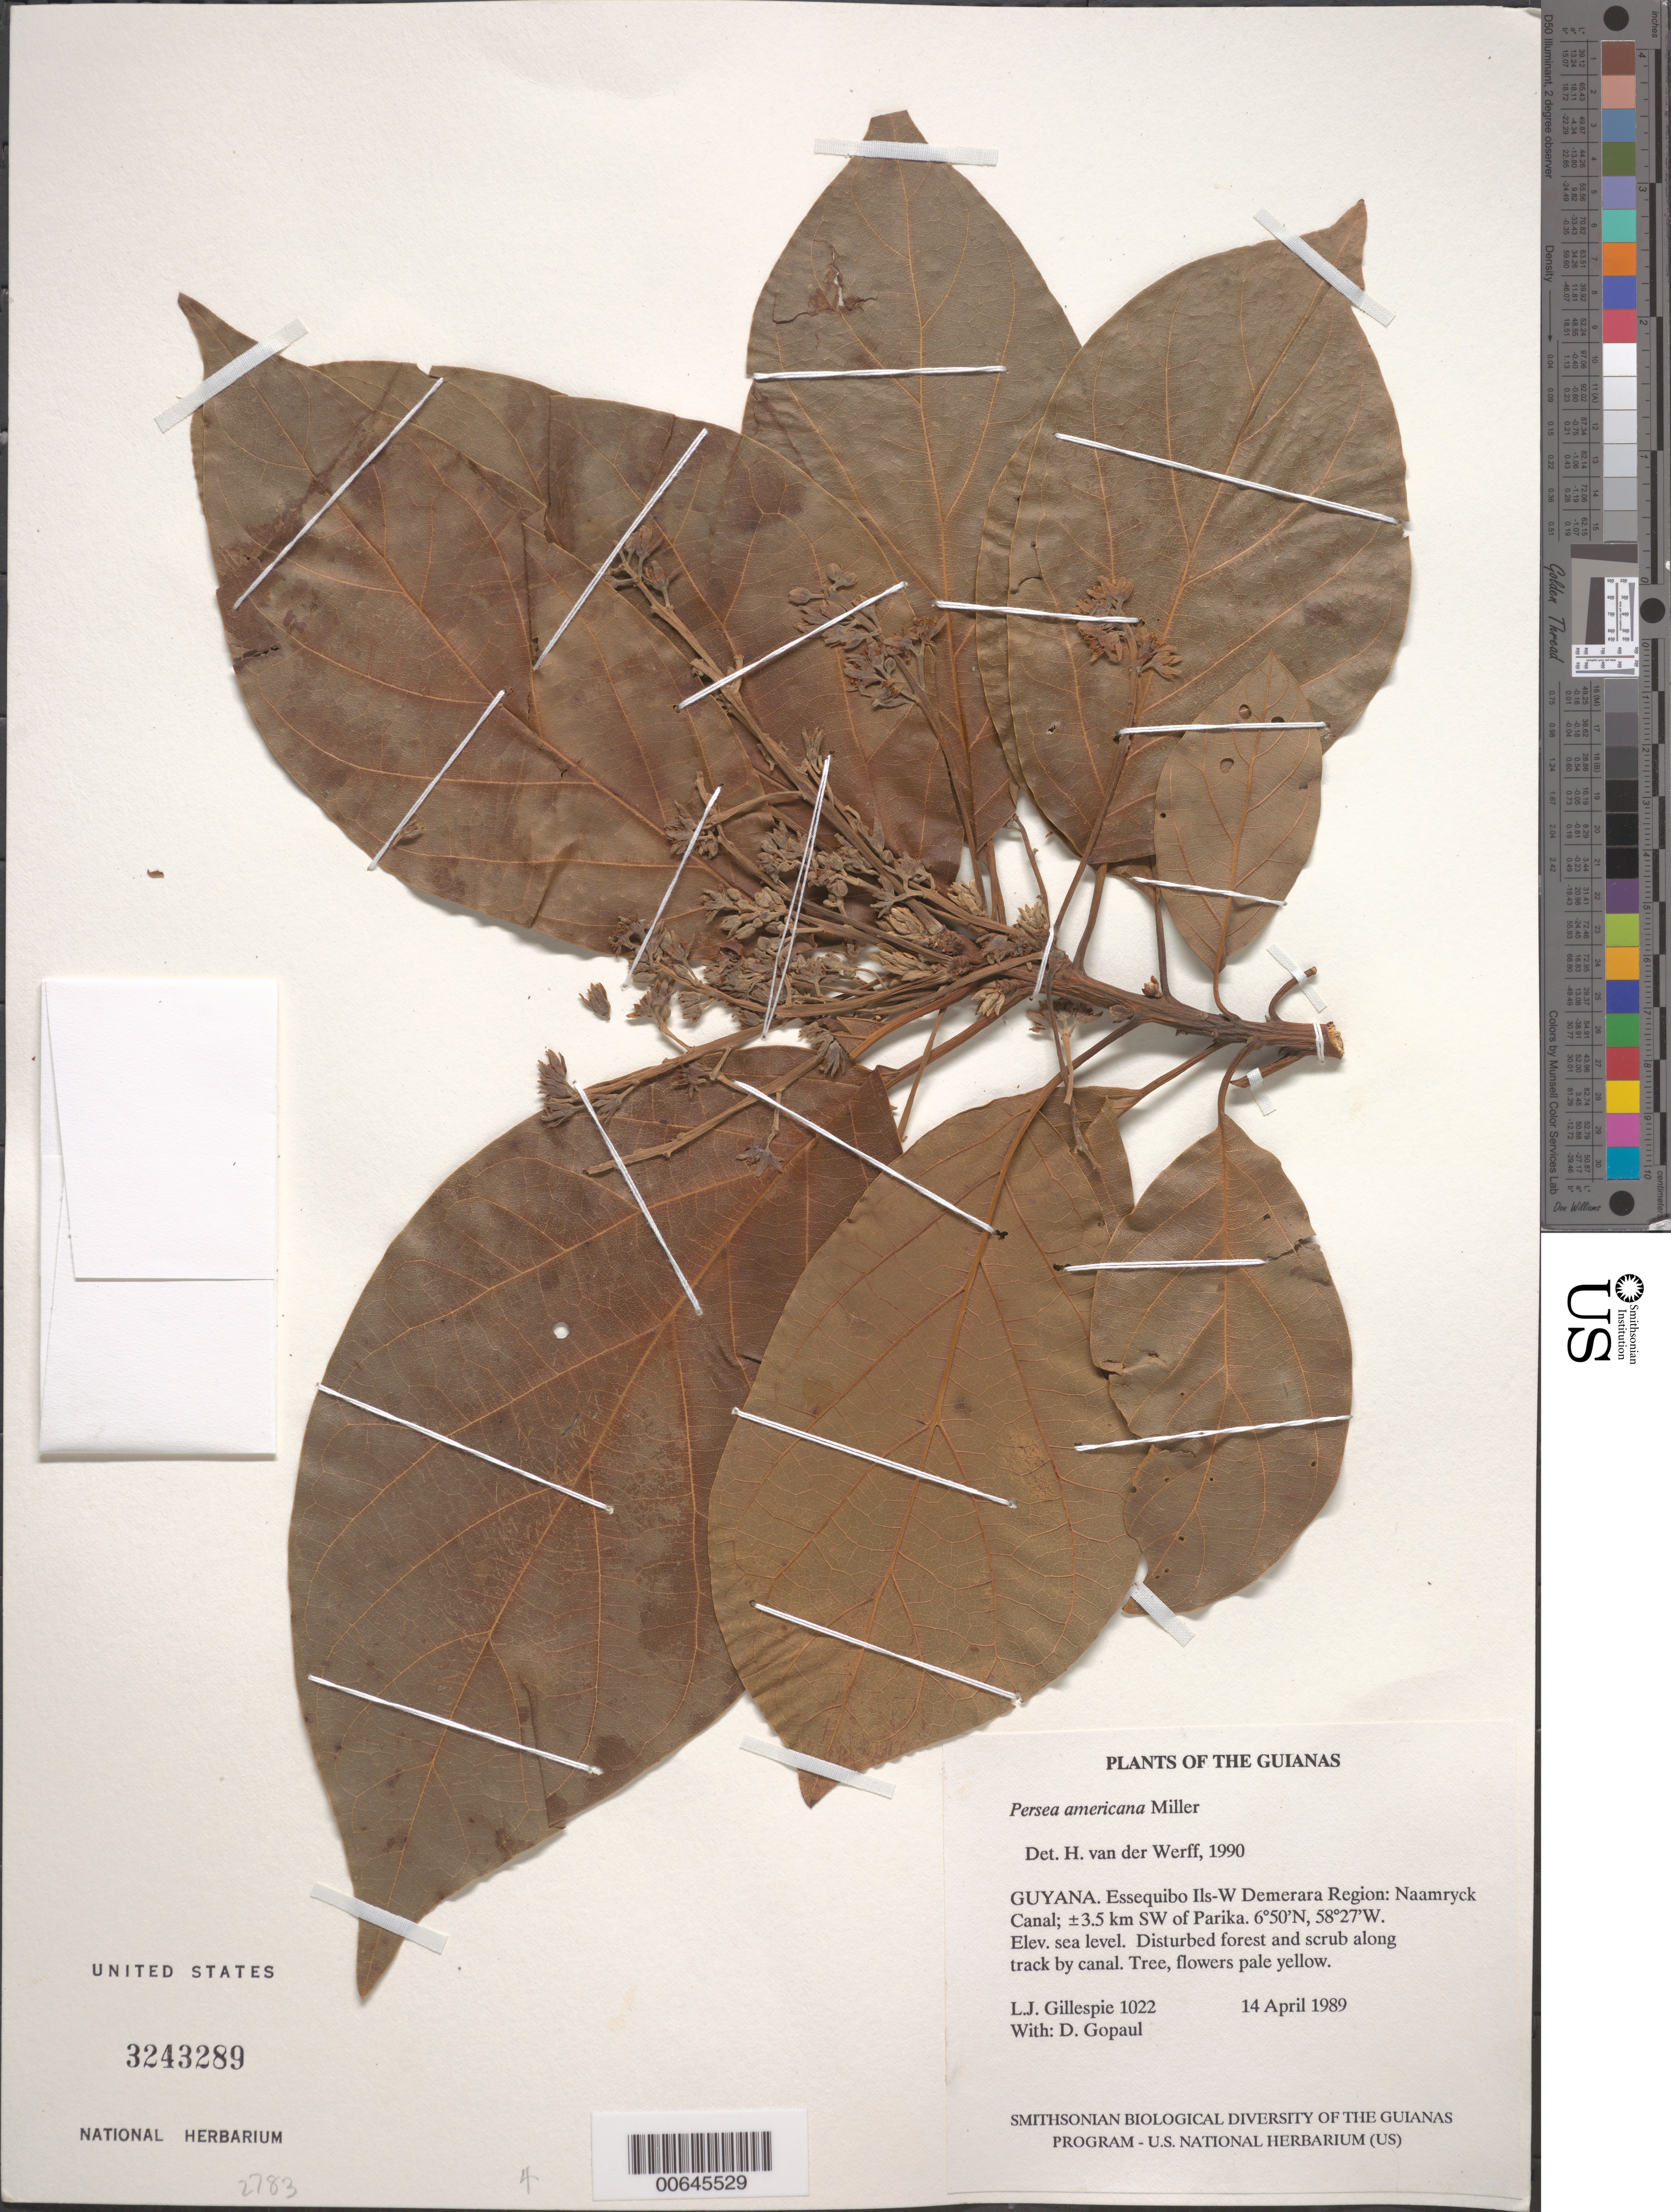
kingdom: Plantae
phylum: Tracheophyta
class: Magnoliopsida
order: Laurales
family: Lauraceae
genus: Persea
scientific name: Persea americana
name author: Mill.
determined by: van der Werff, H., (MO), Missouri Botanical Garden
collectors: L. J. Gillespie & D. Gopaul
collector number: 1022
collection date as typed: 14 April 1989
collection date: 1989-04-14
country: Guyana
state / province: Essequibo Isl-W. Demerara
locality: Naamryck Canal; ±3.5 km SW of Parika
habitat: Disturbed forest and scrub along track by canal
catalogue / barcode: US 3243289